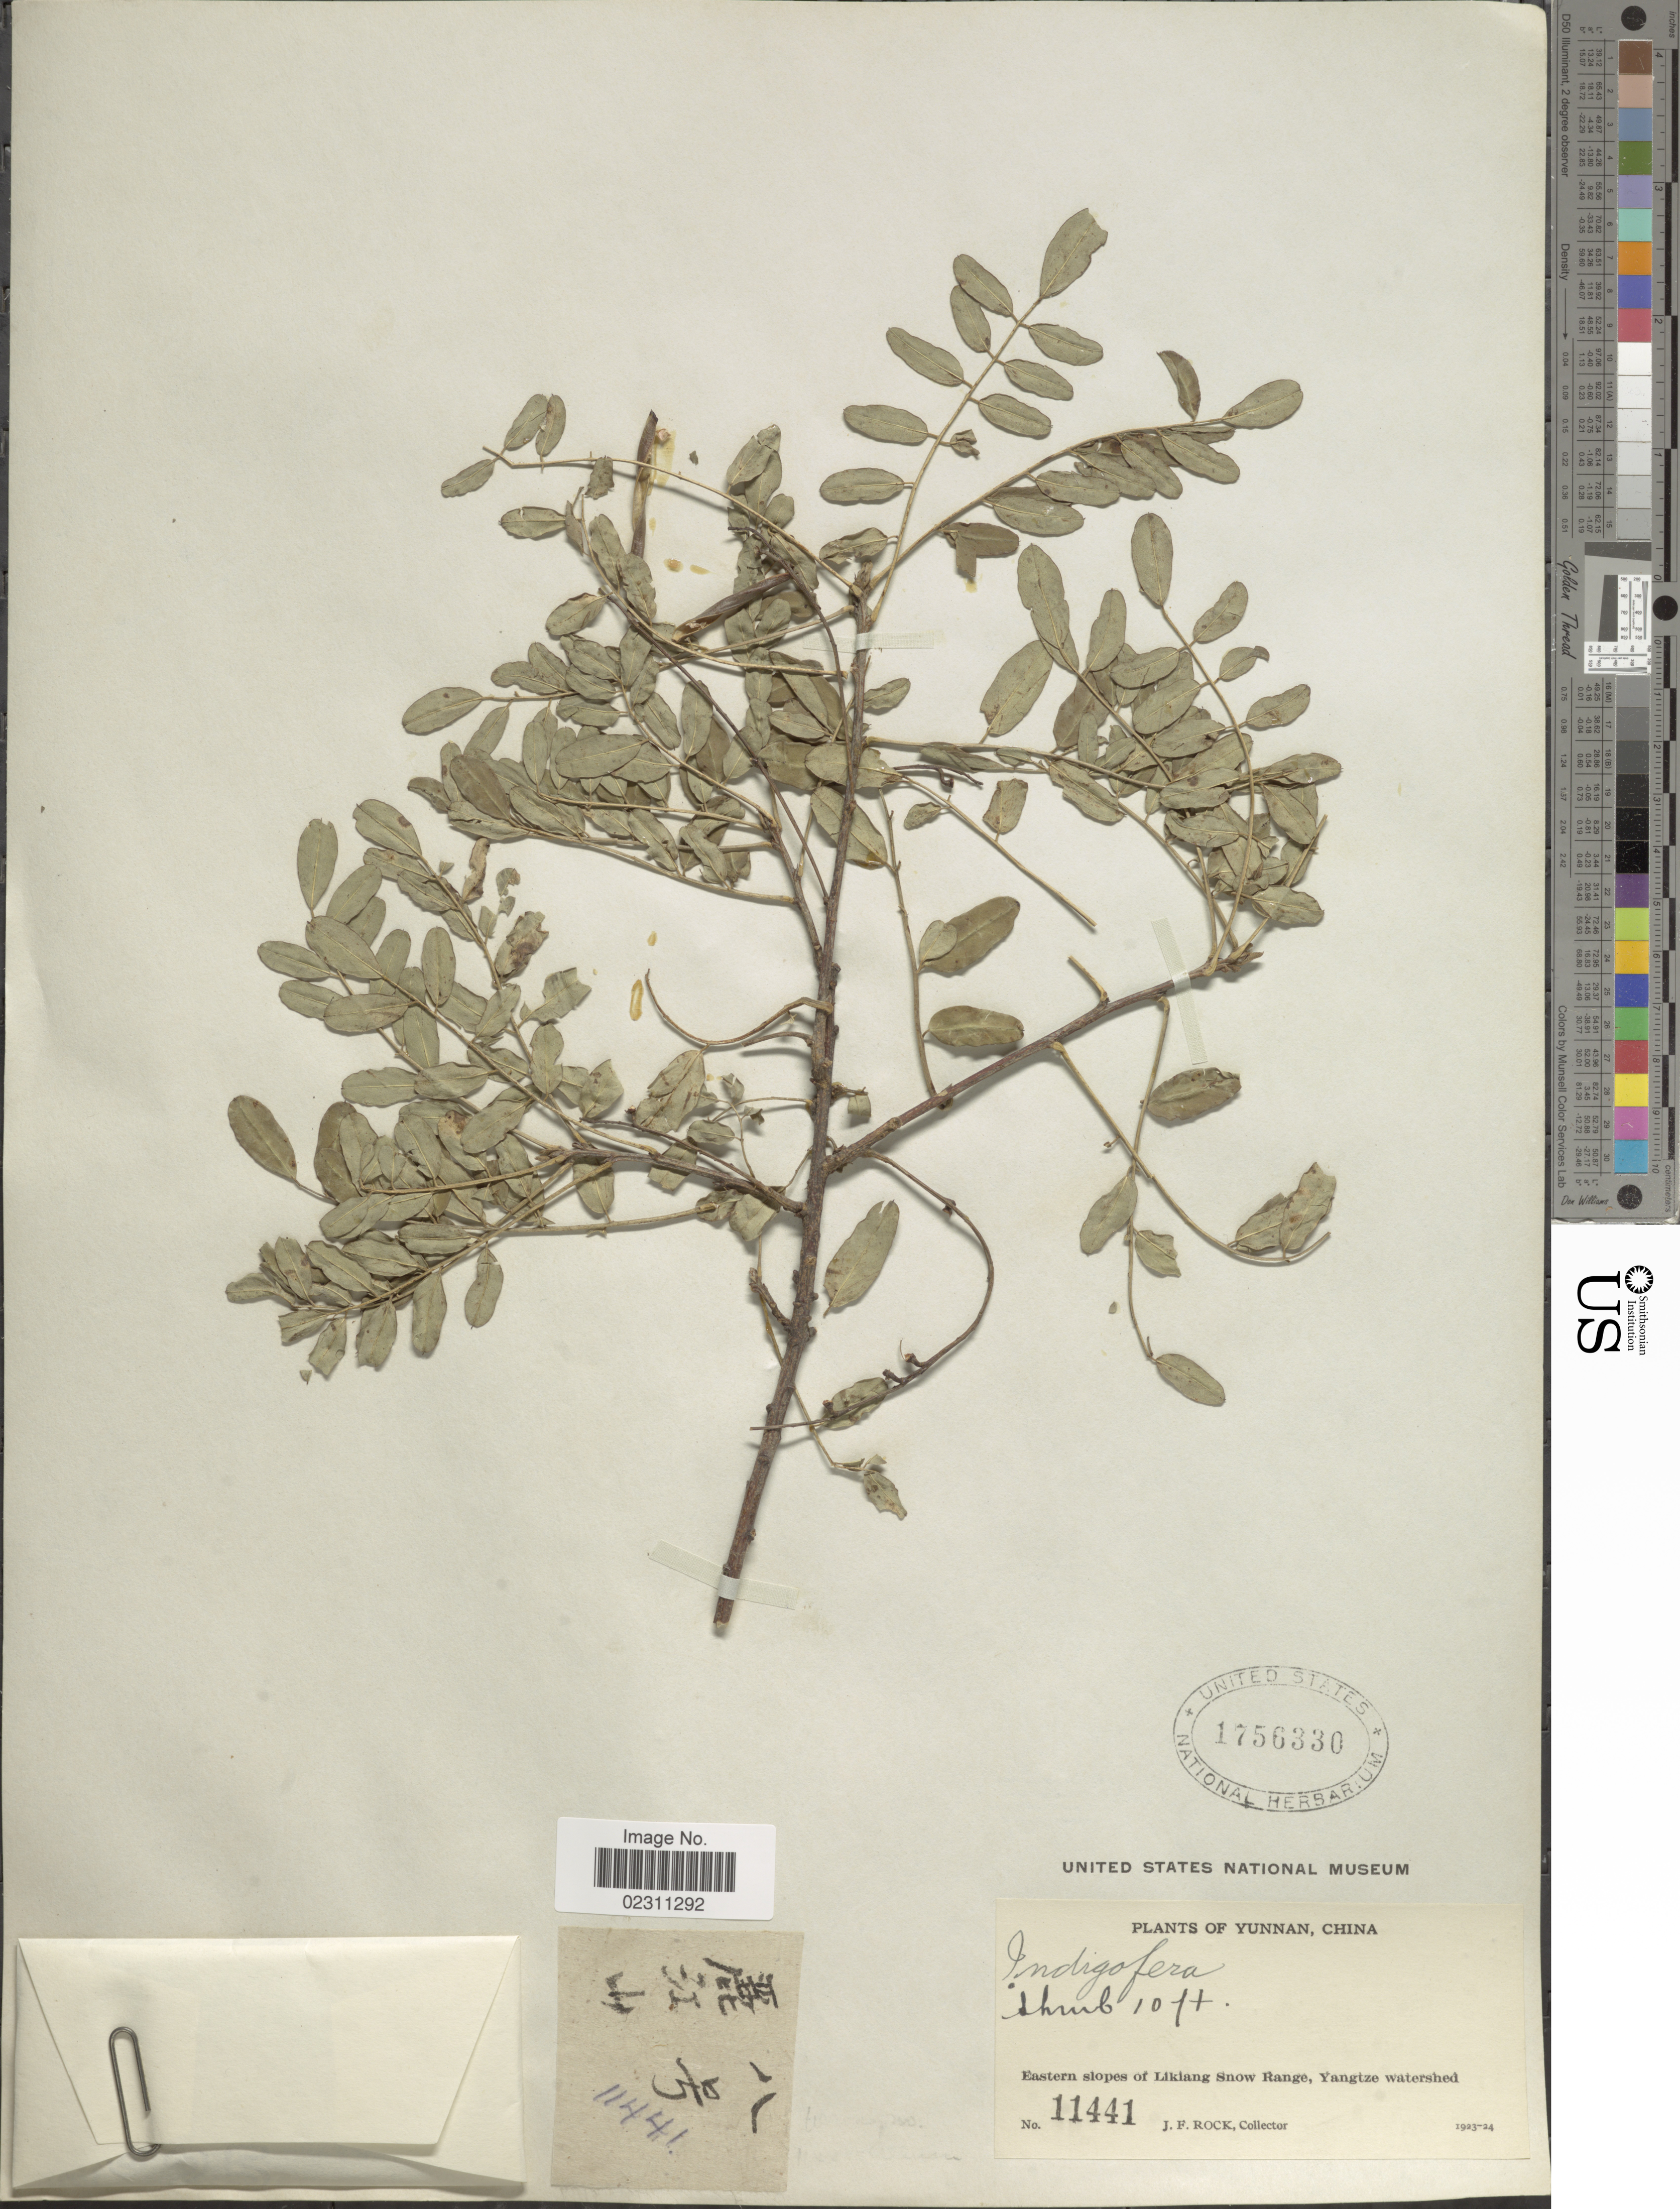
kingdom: Plantae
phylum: Tracheophyta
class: Magnoliopsida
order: Fabales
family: Fabaceae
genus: Indigofera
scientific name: Indigofera sp.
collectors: J. Rock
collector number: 11441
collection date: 1923/1924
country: China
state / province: Yunnan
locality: Eastern slopes of Likiang Snow range, Yangtze watershed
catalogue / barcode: US 1756330